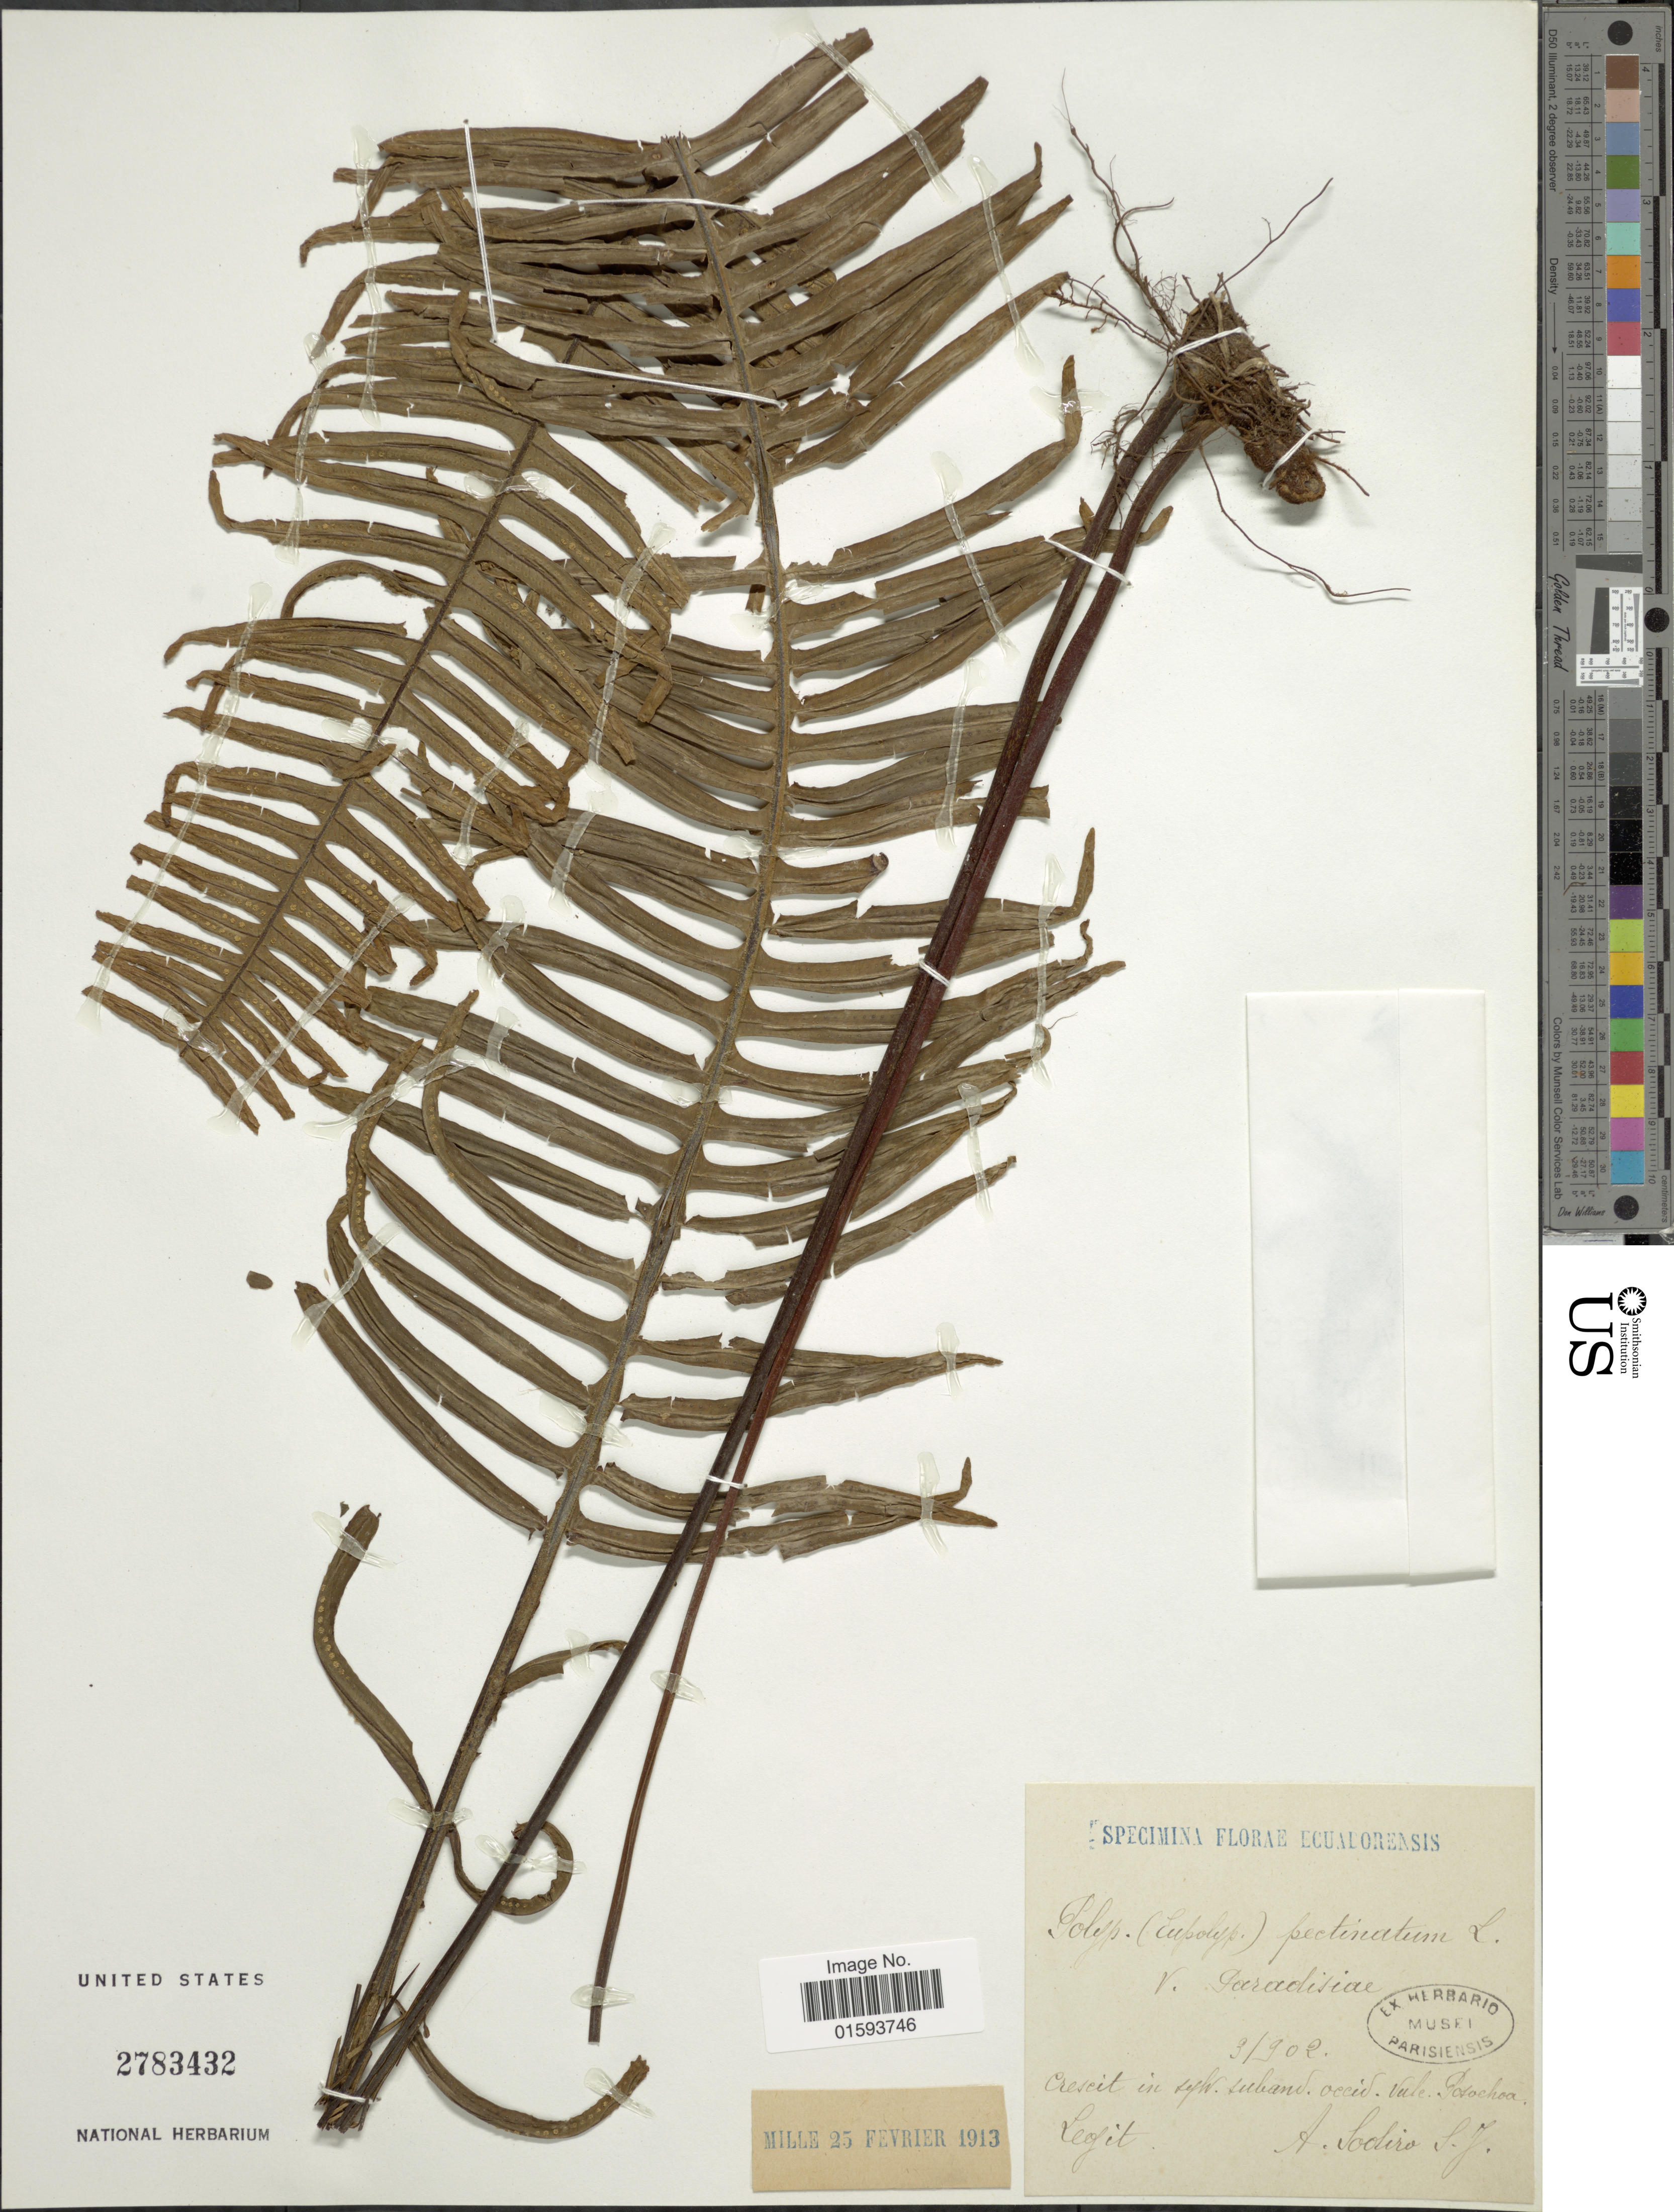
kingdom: Plantae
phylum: Tracheophyta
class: Polypodiopsida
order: Polypodiales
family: Polypodiaceae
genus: Pecluma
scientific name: Pecluma pectinata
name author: (L.) M.G. Price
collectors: A. Sodiro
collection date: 1902-03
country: Ecuador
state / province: Pichincha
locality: Crescit in sylv. suband. occid. vulc. Pasochoa.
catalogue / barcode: US 2783432